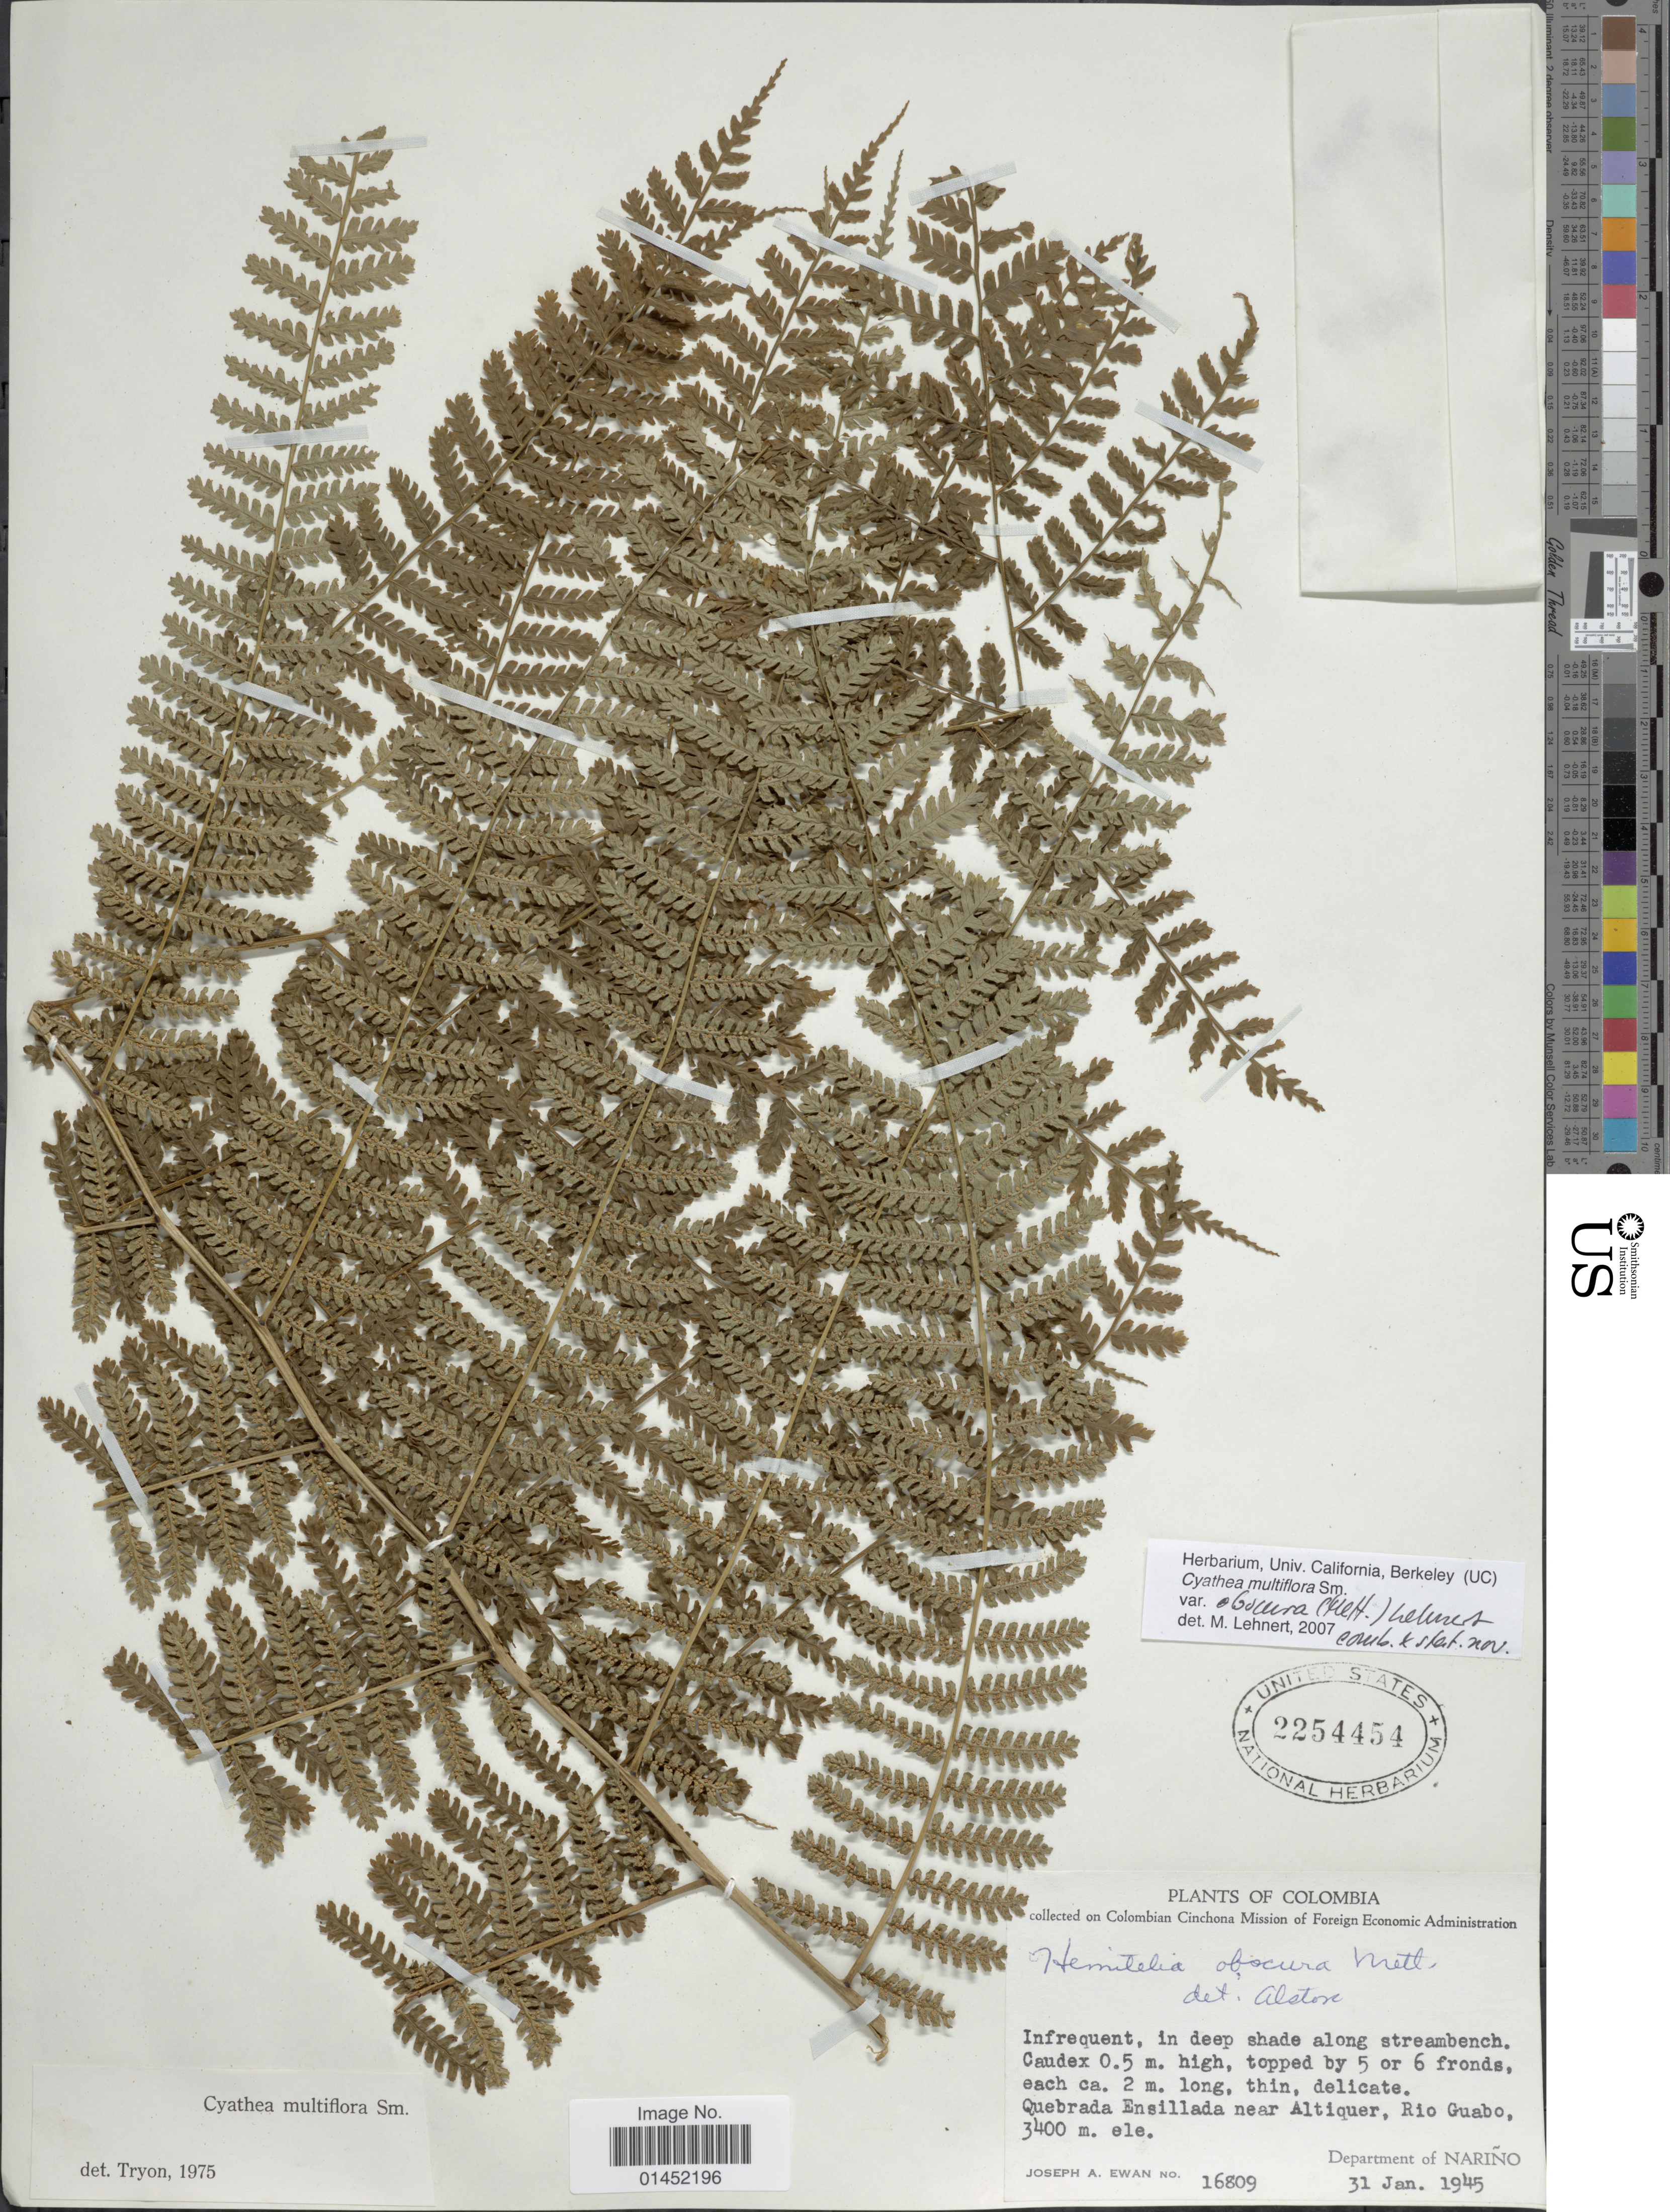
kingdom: Plantae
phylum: Tracheophyta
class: Polypodiopsida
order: Cyatheales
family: Cyatheaceae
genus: Cyathea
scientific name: Cyathea multiflora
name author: Sm.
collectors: J. A. Ewan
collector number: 16809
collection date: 1945-01-31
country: Colombia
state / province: Nariño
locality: Quebrada Ensillada near Altiquer, Rio Guabo, Department of Nariño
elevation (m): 3400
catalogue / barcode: US 2254454